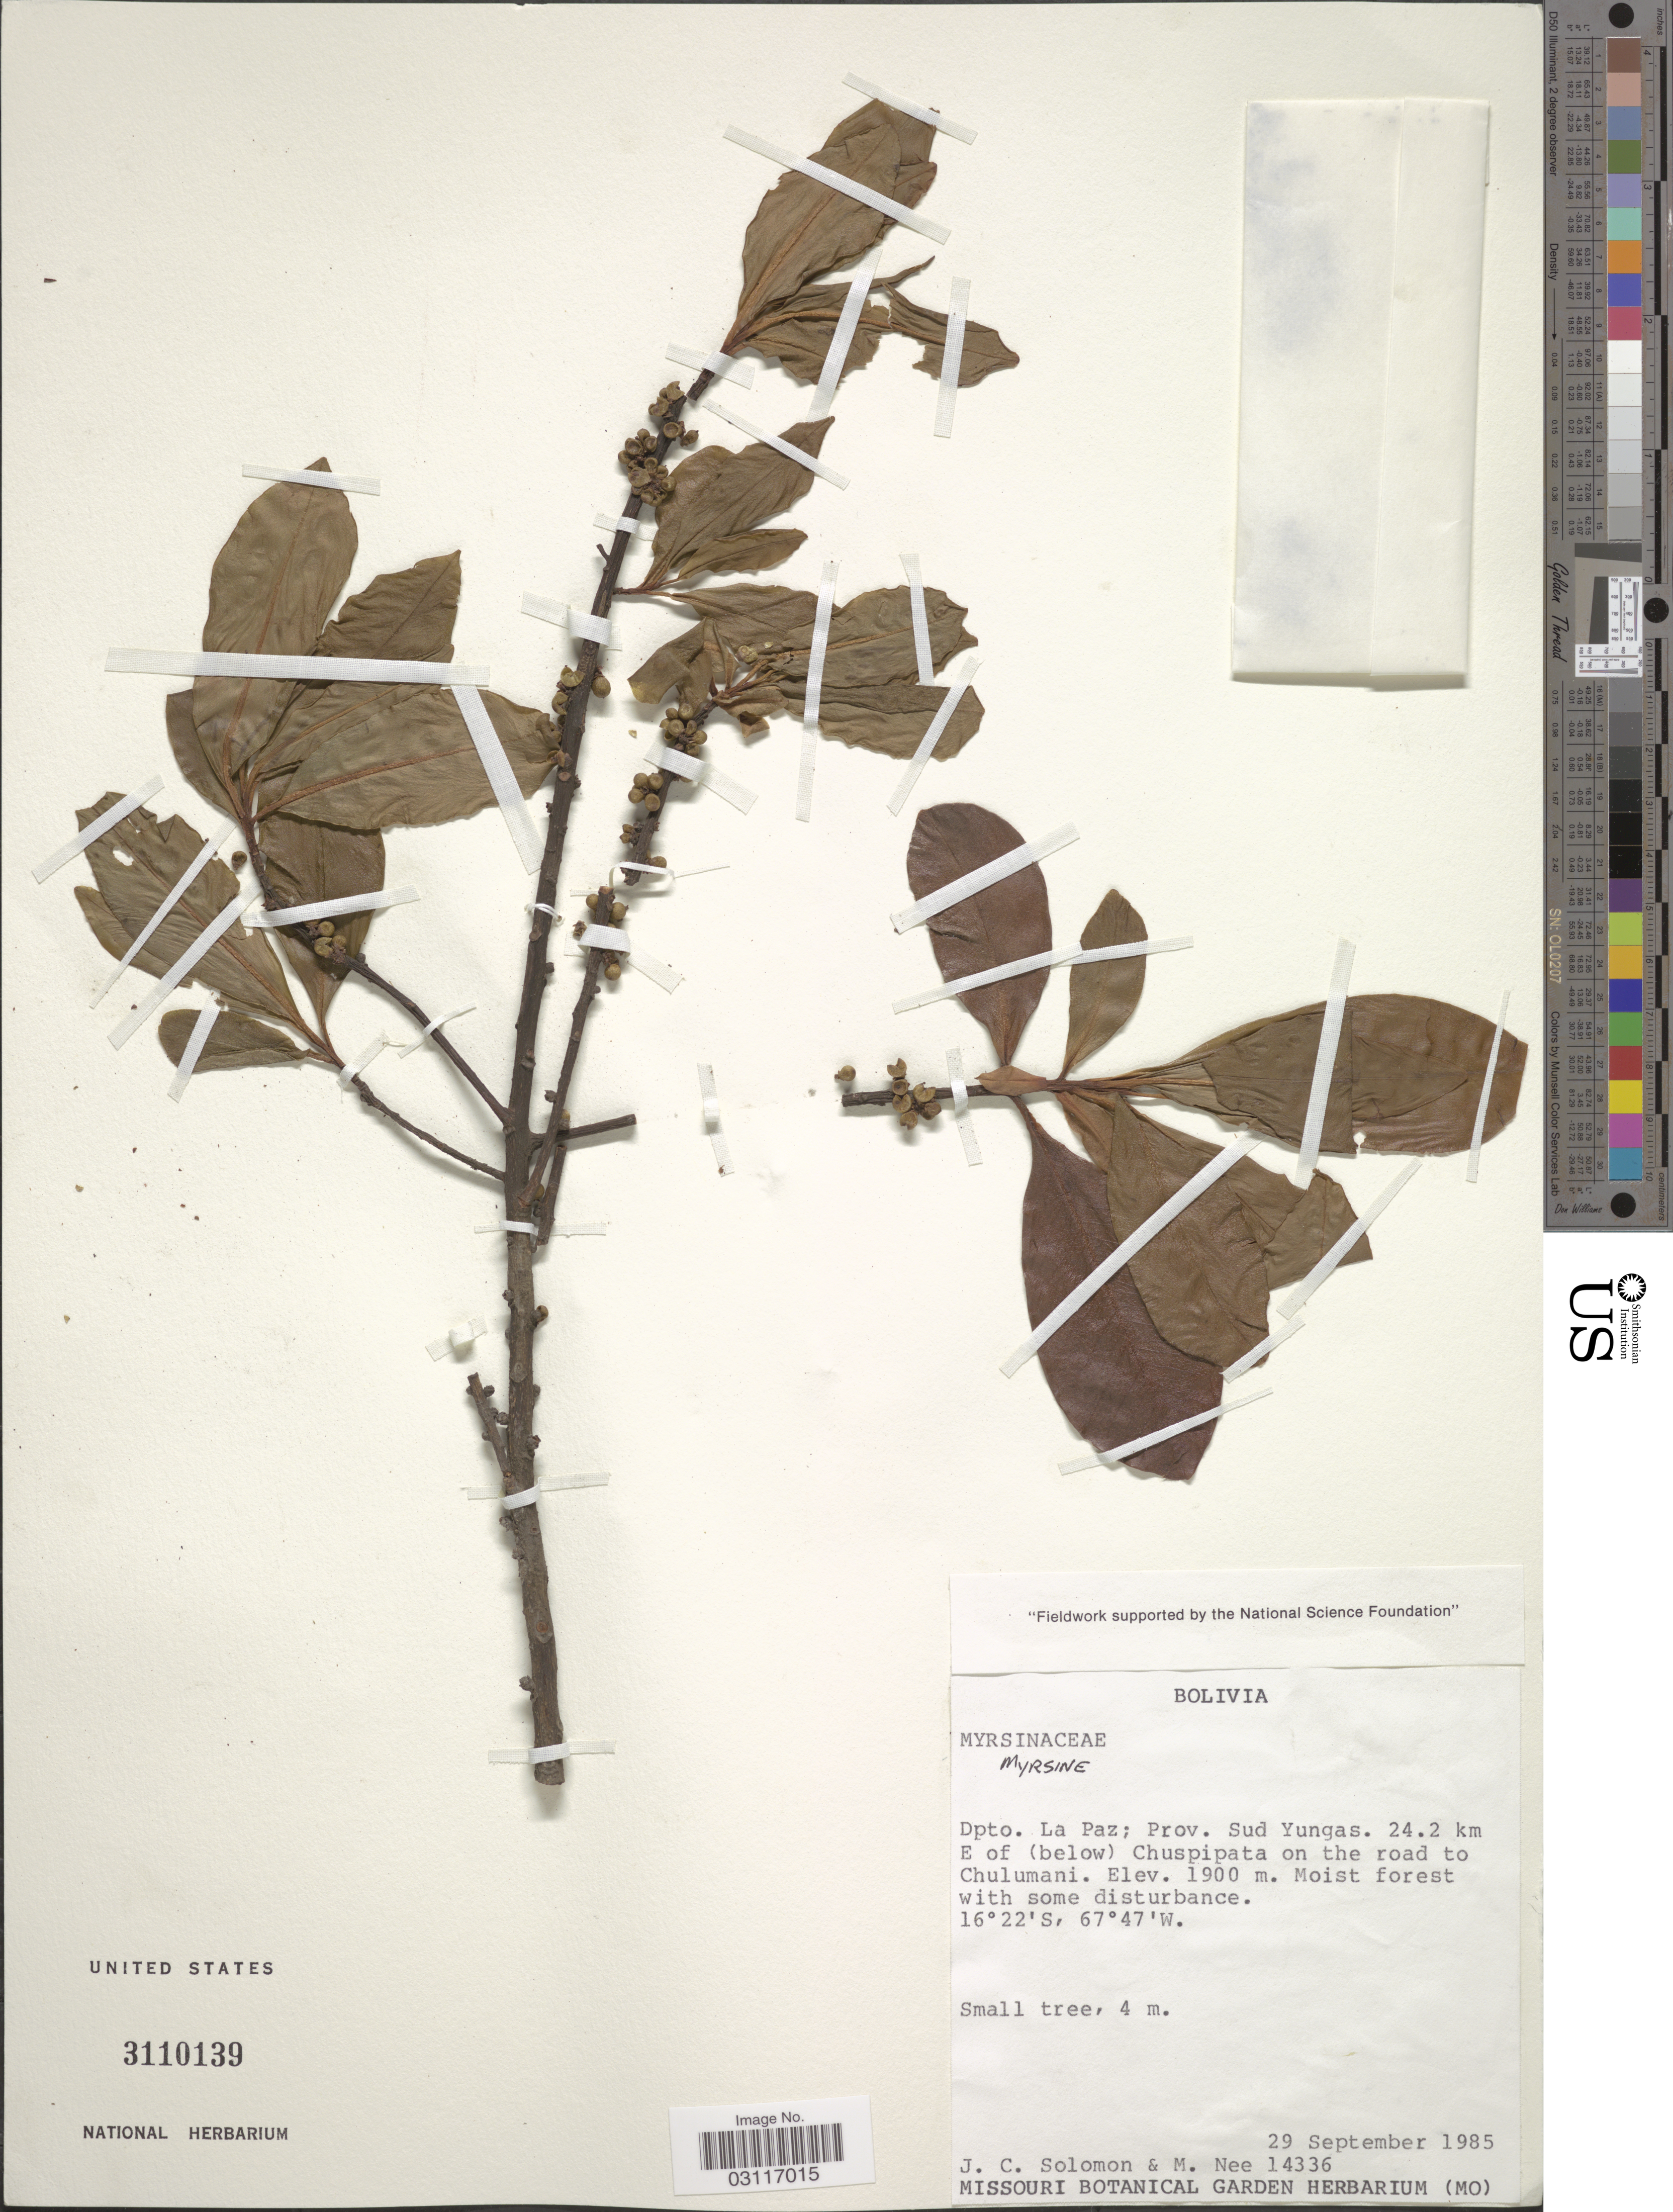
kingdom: Plantae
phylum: Tracheophyta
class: Magnoliopsida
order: Ericales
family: Primulaceae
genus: Myrsine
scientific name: Myrsine sp.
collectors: J. C. Solomon & M. Nee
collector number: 14336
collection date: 1985-09-29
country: Bolivia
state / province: La Paz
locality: Dpto. La Paz; Prov. Sud Yungas. 24.2 km E of (below) Chuspipata on the road to Chulumani.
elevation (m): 1900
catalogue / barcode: US 3110139